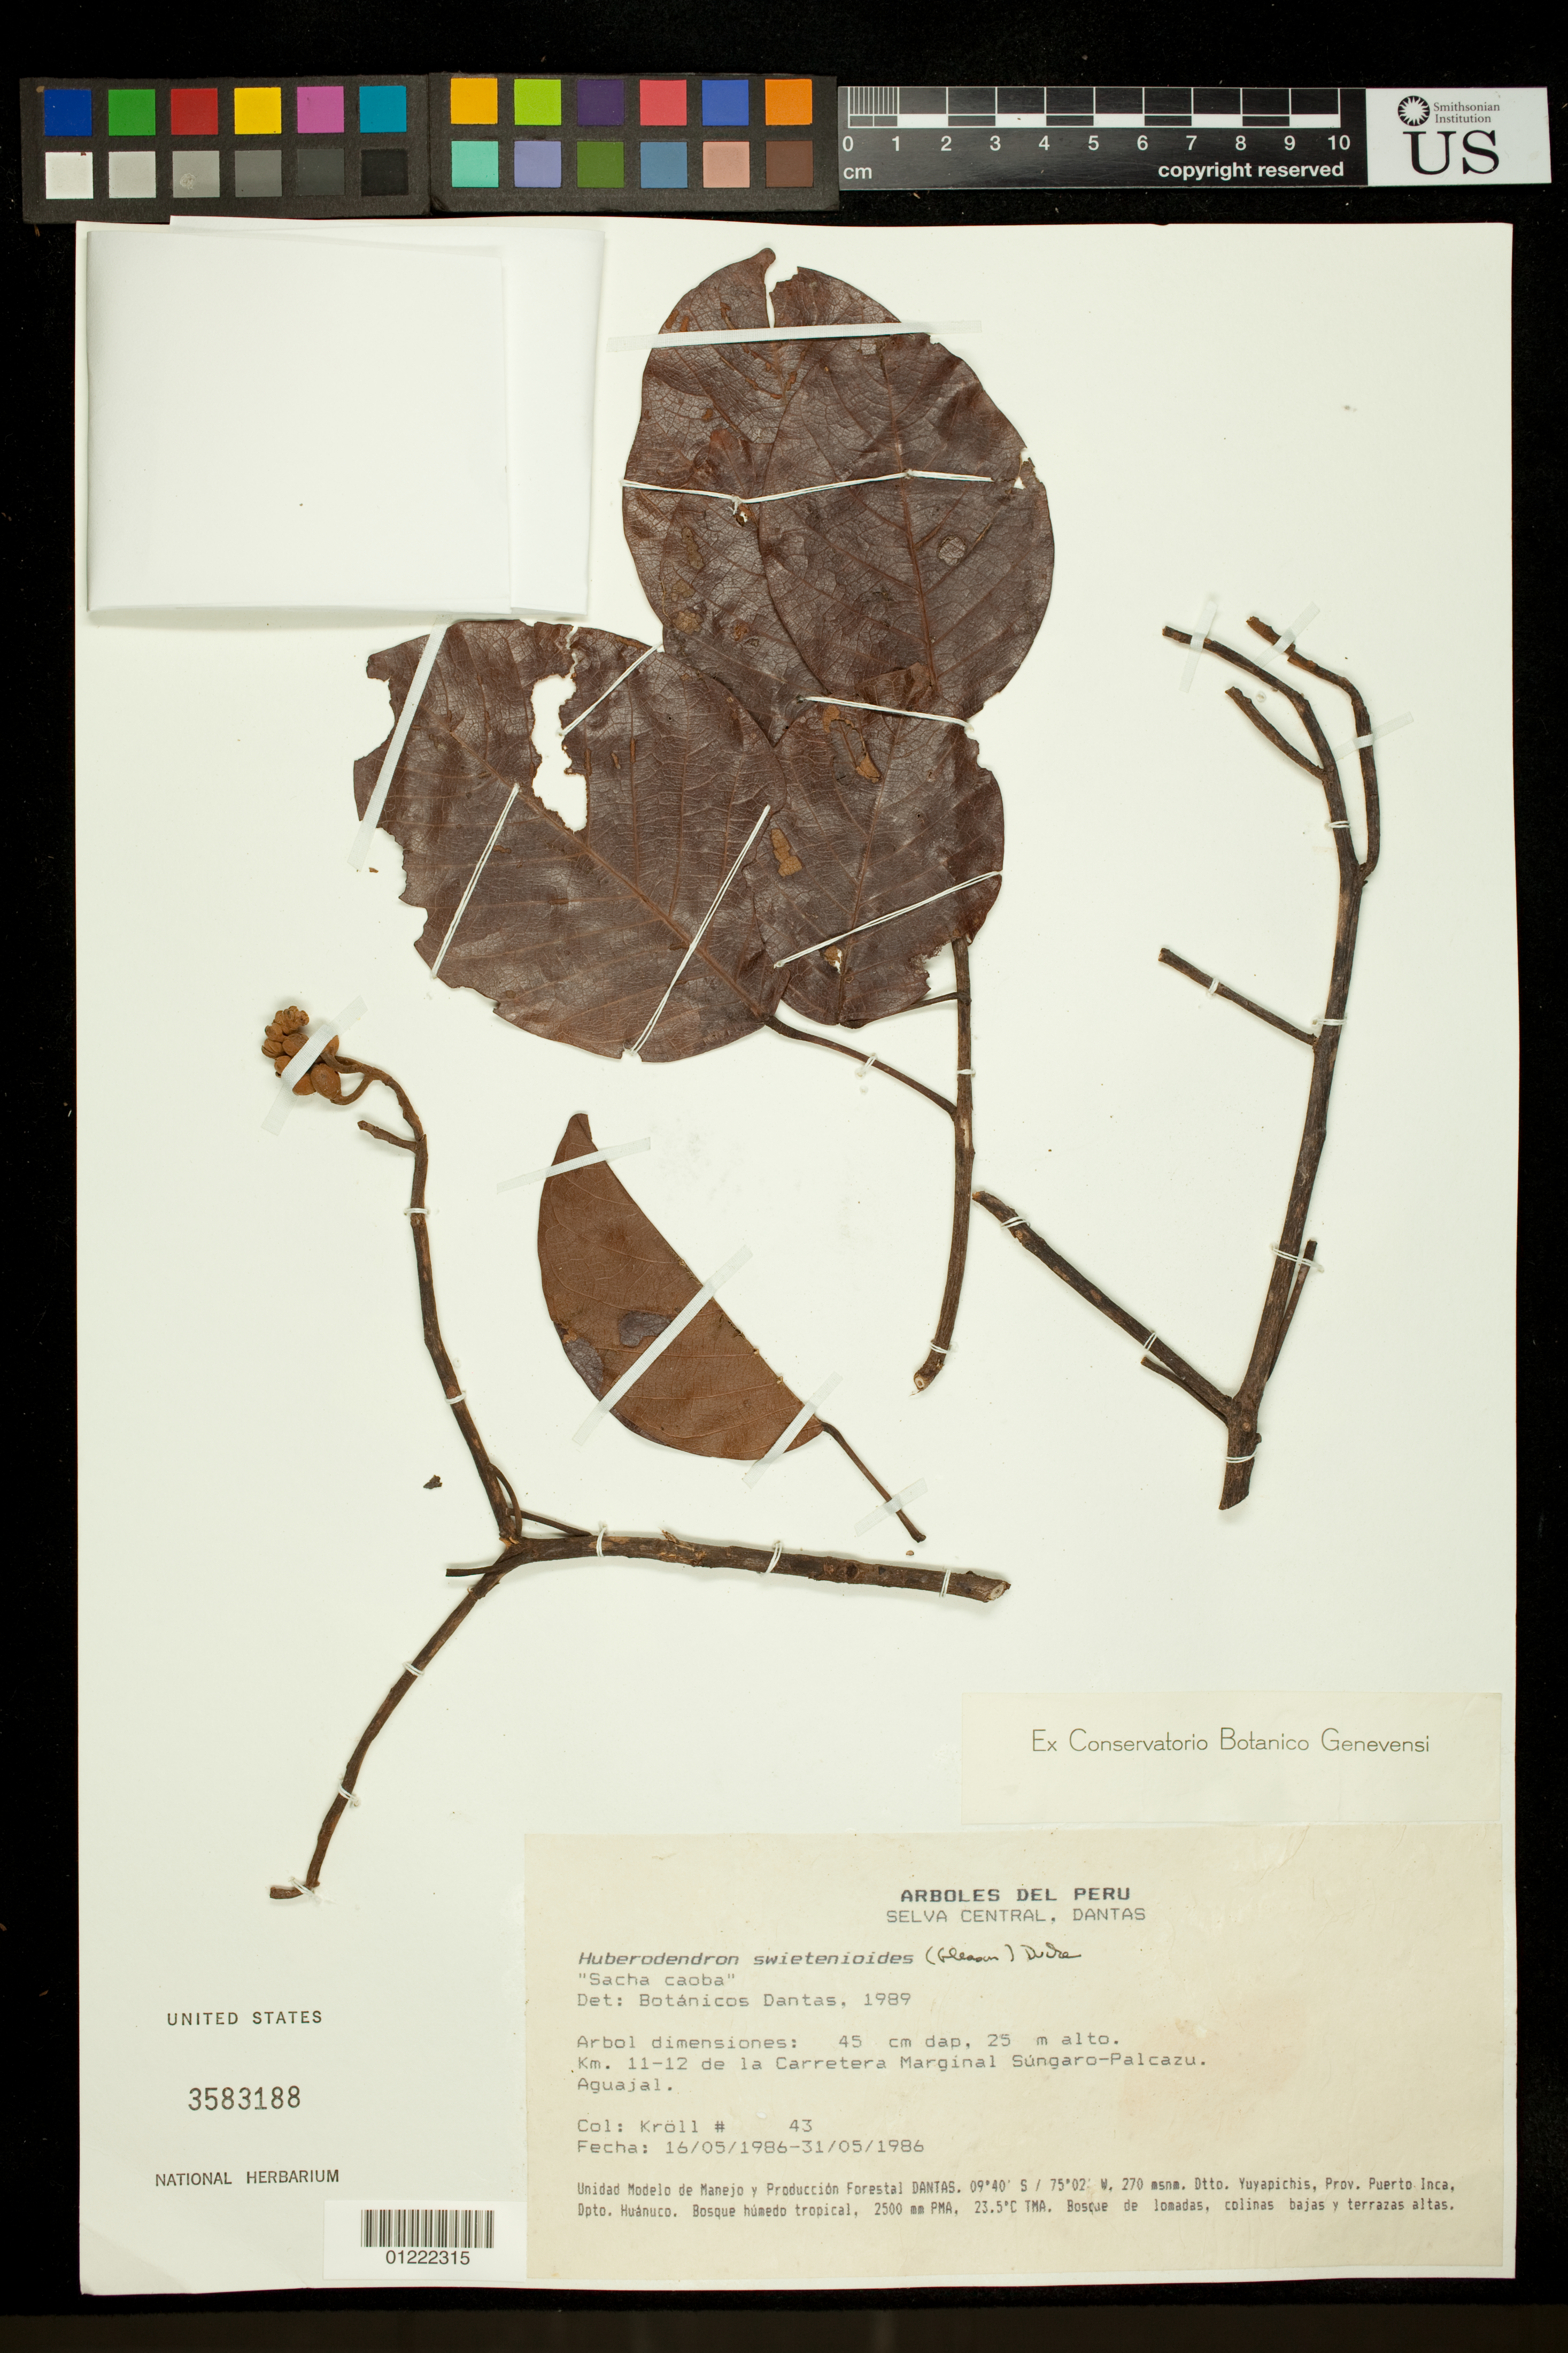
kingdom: Plantae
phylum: Tracheophyta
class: Magnoliopsida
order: Malvales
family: Malvaceae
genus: Huberodendron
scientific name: Huberodendron swietenioides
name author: (Gleason) Ducke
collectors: Krolll, --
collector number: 43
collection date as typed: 1986-05-16 to 1986-05-31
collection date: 1986-05-16/1986-05-31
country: Peru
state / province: Huánuco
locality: Selva Central, Dantas. Km. 11-12 de la Carretera Marginal Súngaro-Palcazu. Aguajal. Unidad Modelo de Manejo y Produccion Forestal Dantas. Dtto Yuyapichis, Prov. Puerto Inca, Dpto. Huanuco.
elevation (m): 270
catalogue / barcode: US 3583188